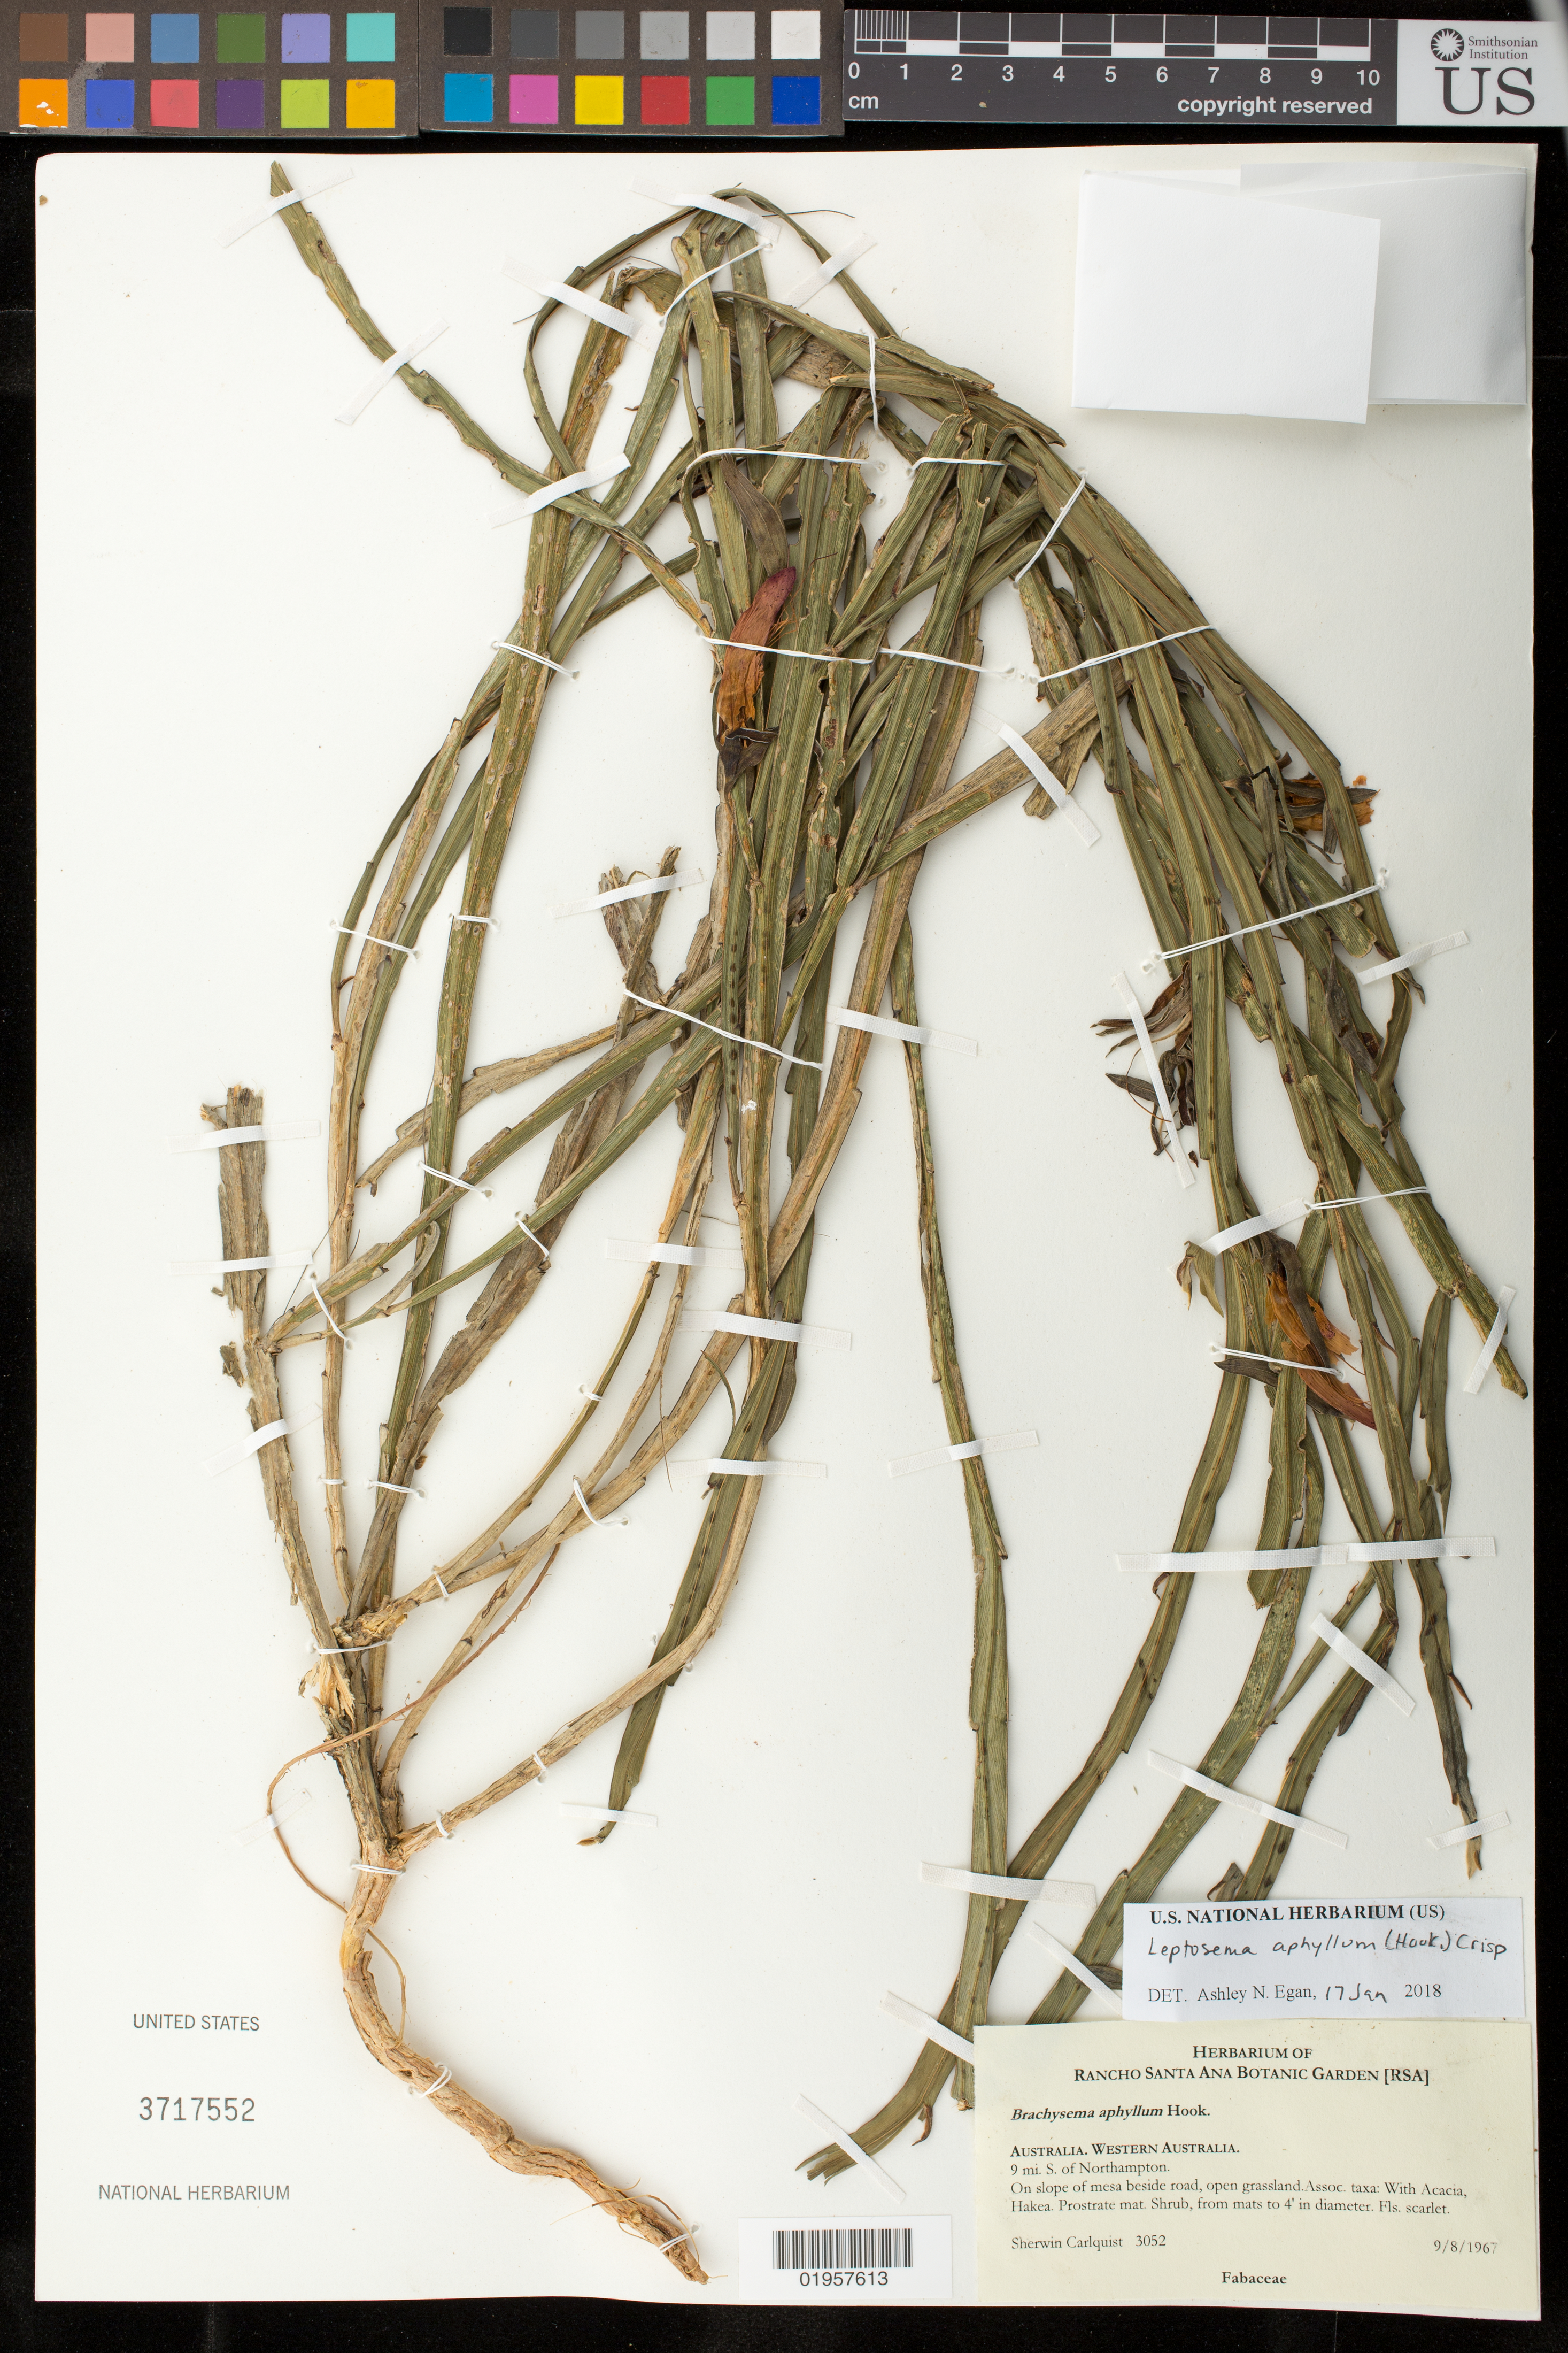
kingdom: Plantae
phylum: Tracheophyta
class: Magnoliopsida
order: Fabales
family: Fabaceae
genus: Leptosema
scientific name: Leptosema aphyllum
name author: (Hook.) Crisp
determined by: Egan, Ashley N., (US), Smithsonian Institution - National Museum of Natural History (UNITED STATES)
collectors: S. Carlquist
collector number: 3052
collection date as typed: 9/8/1967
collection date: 1967-09-08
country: Australia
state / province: Western Australia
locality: Northhampton, 9 mi. S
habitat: On slope of mesa beside road, open grassland. Assoc. taxa: Acacia, Hakea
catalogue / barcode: US 3717552